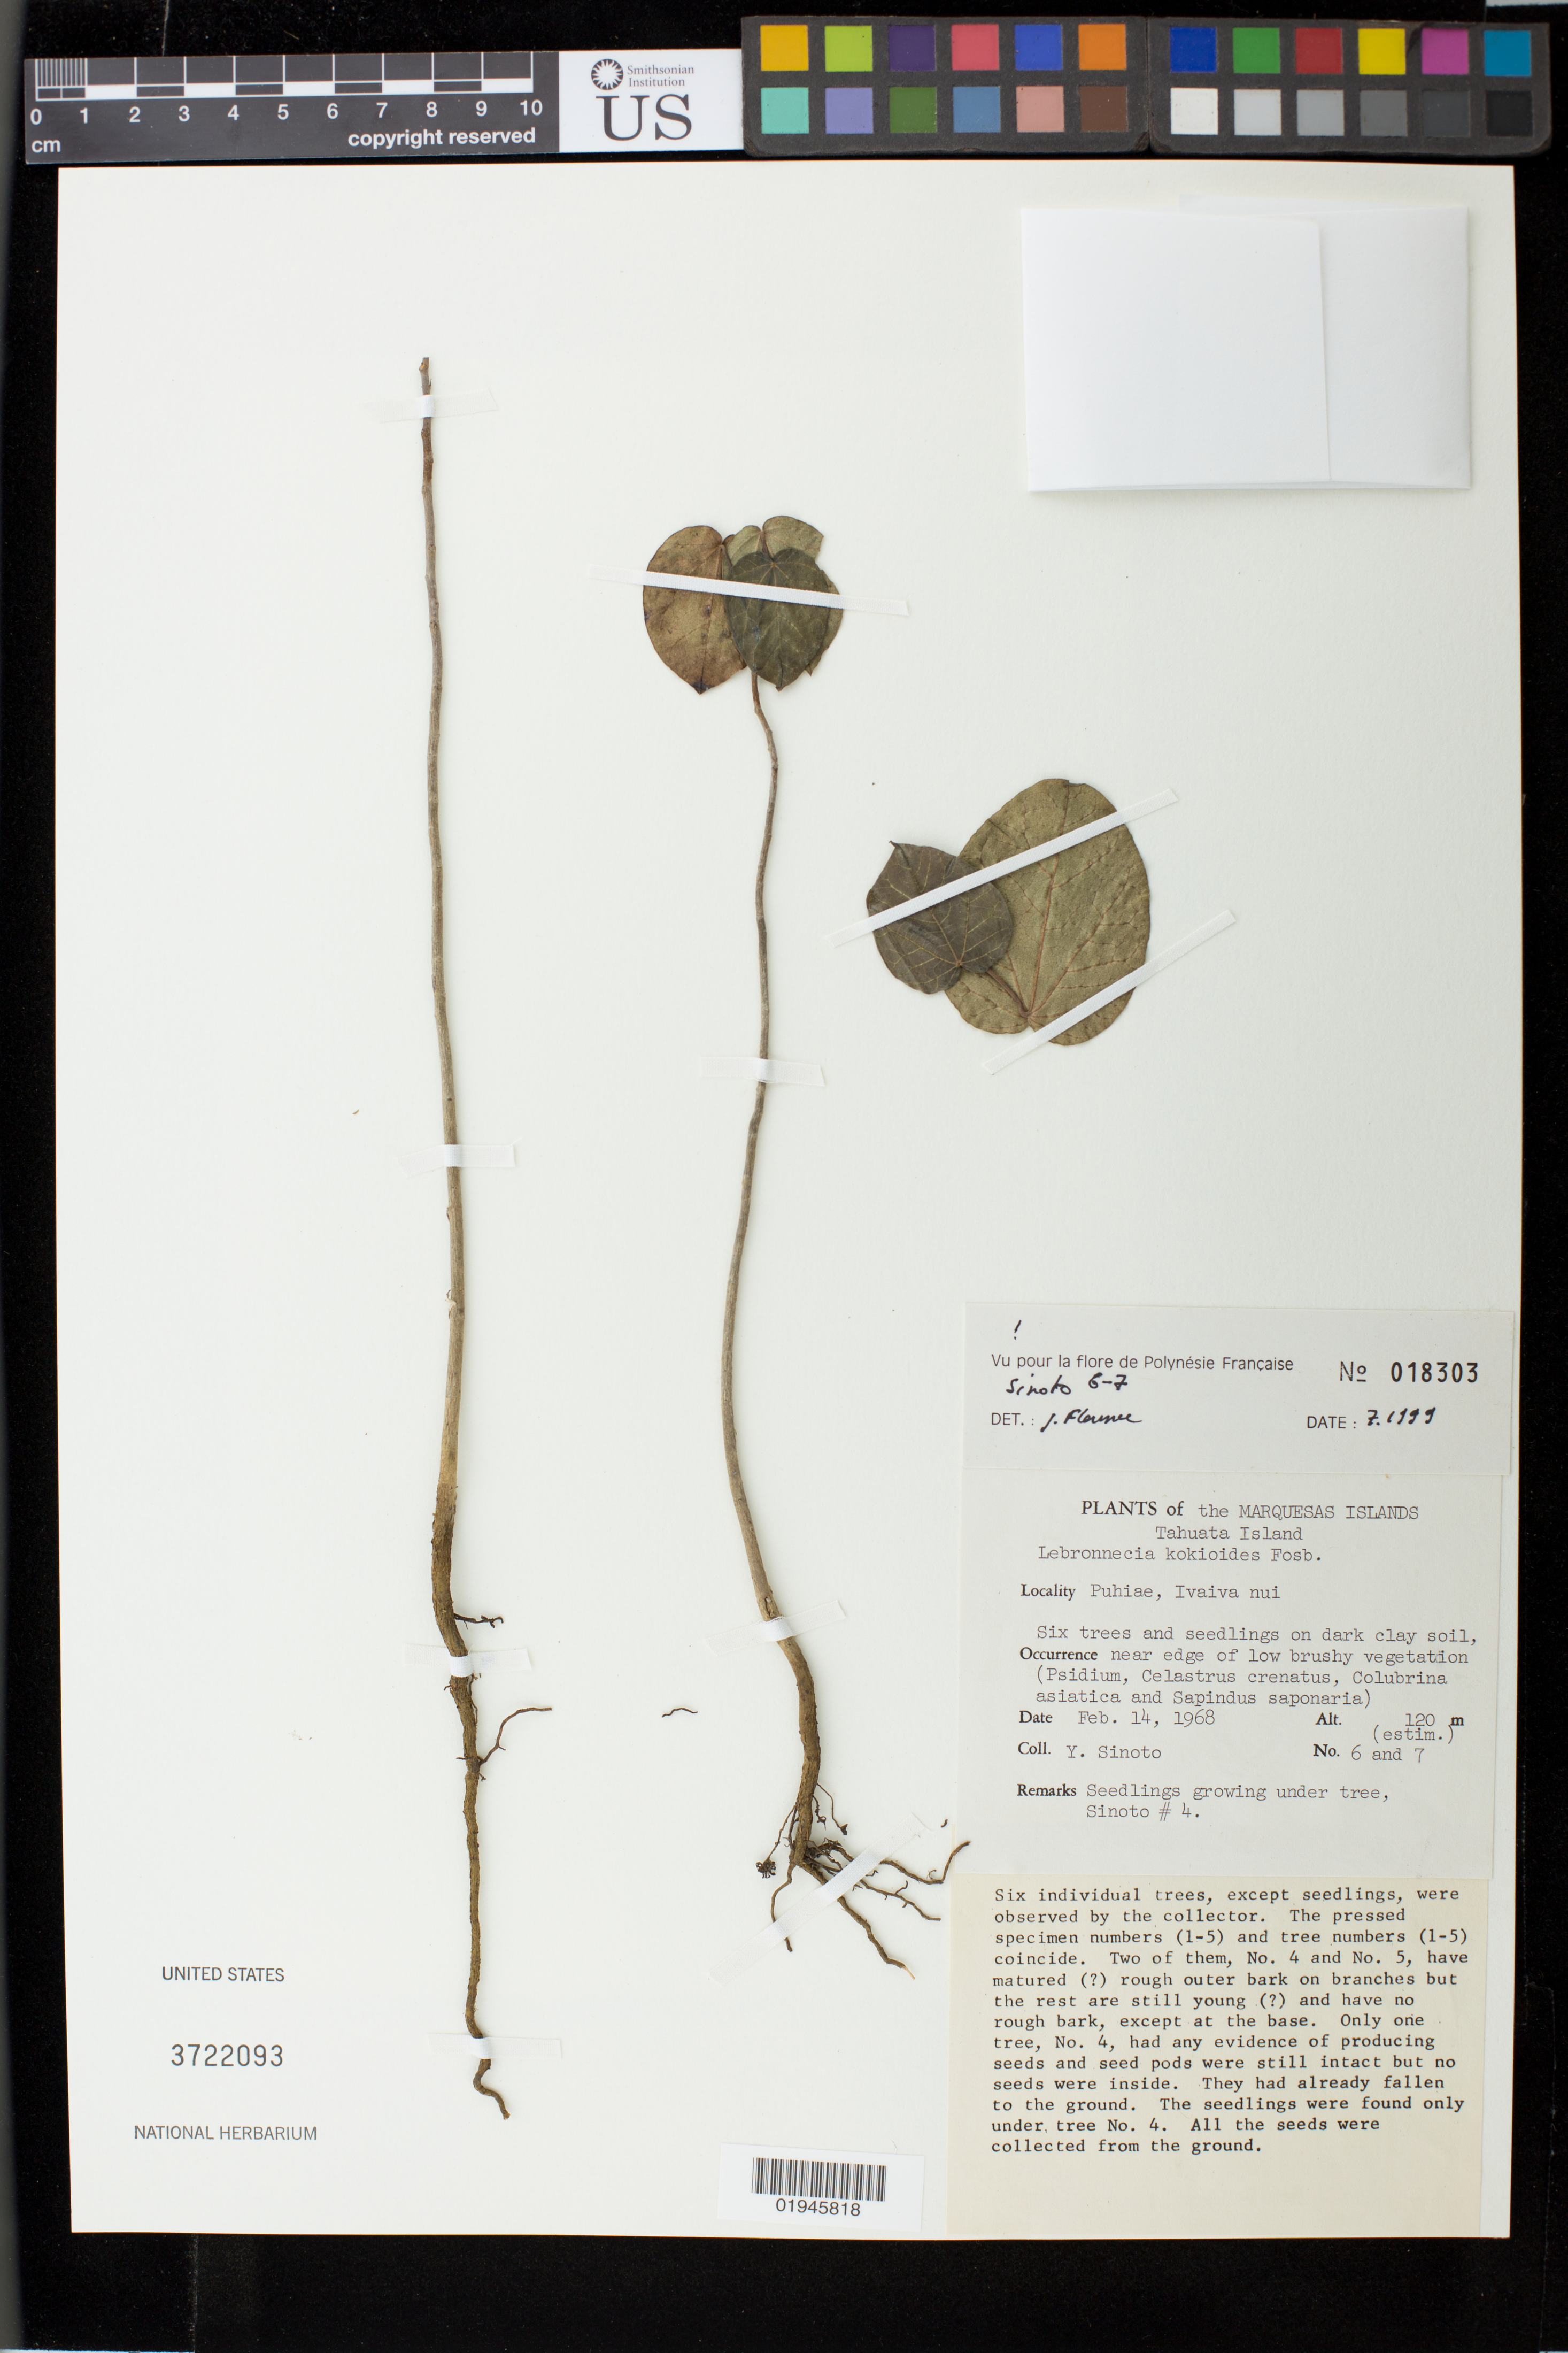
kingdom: Plantae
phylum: Tracheophyta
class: Magnoliopsida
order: Malvales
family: Malvaceae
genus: Lebronnecia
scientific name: Lebronnecia kokioides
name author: Fosberg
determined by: Florence, J.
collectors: Y. Sinoto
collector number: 6 and 7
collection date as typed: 14 February 1968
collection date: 1968-02-14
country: French Polynesia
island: Tahuata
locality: Puhiae, Ivaiva nui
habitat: Edge of vegetation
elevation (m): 120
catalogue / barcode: US 3722093